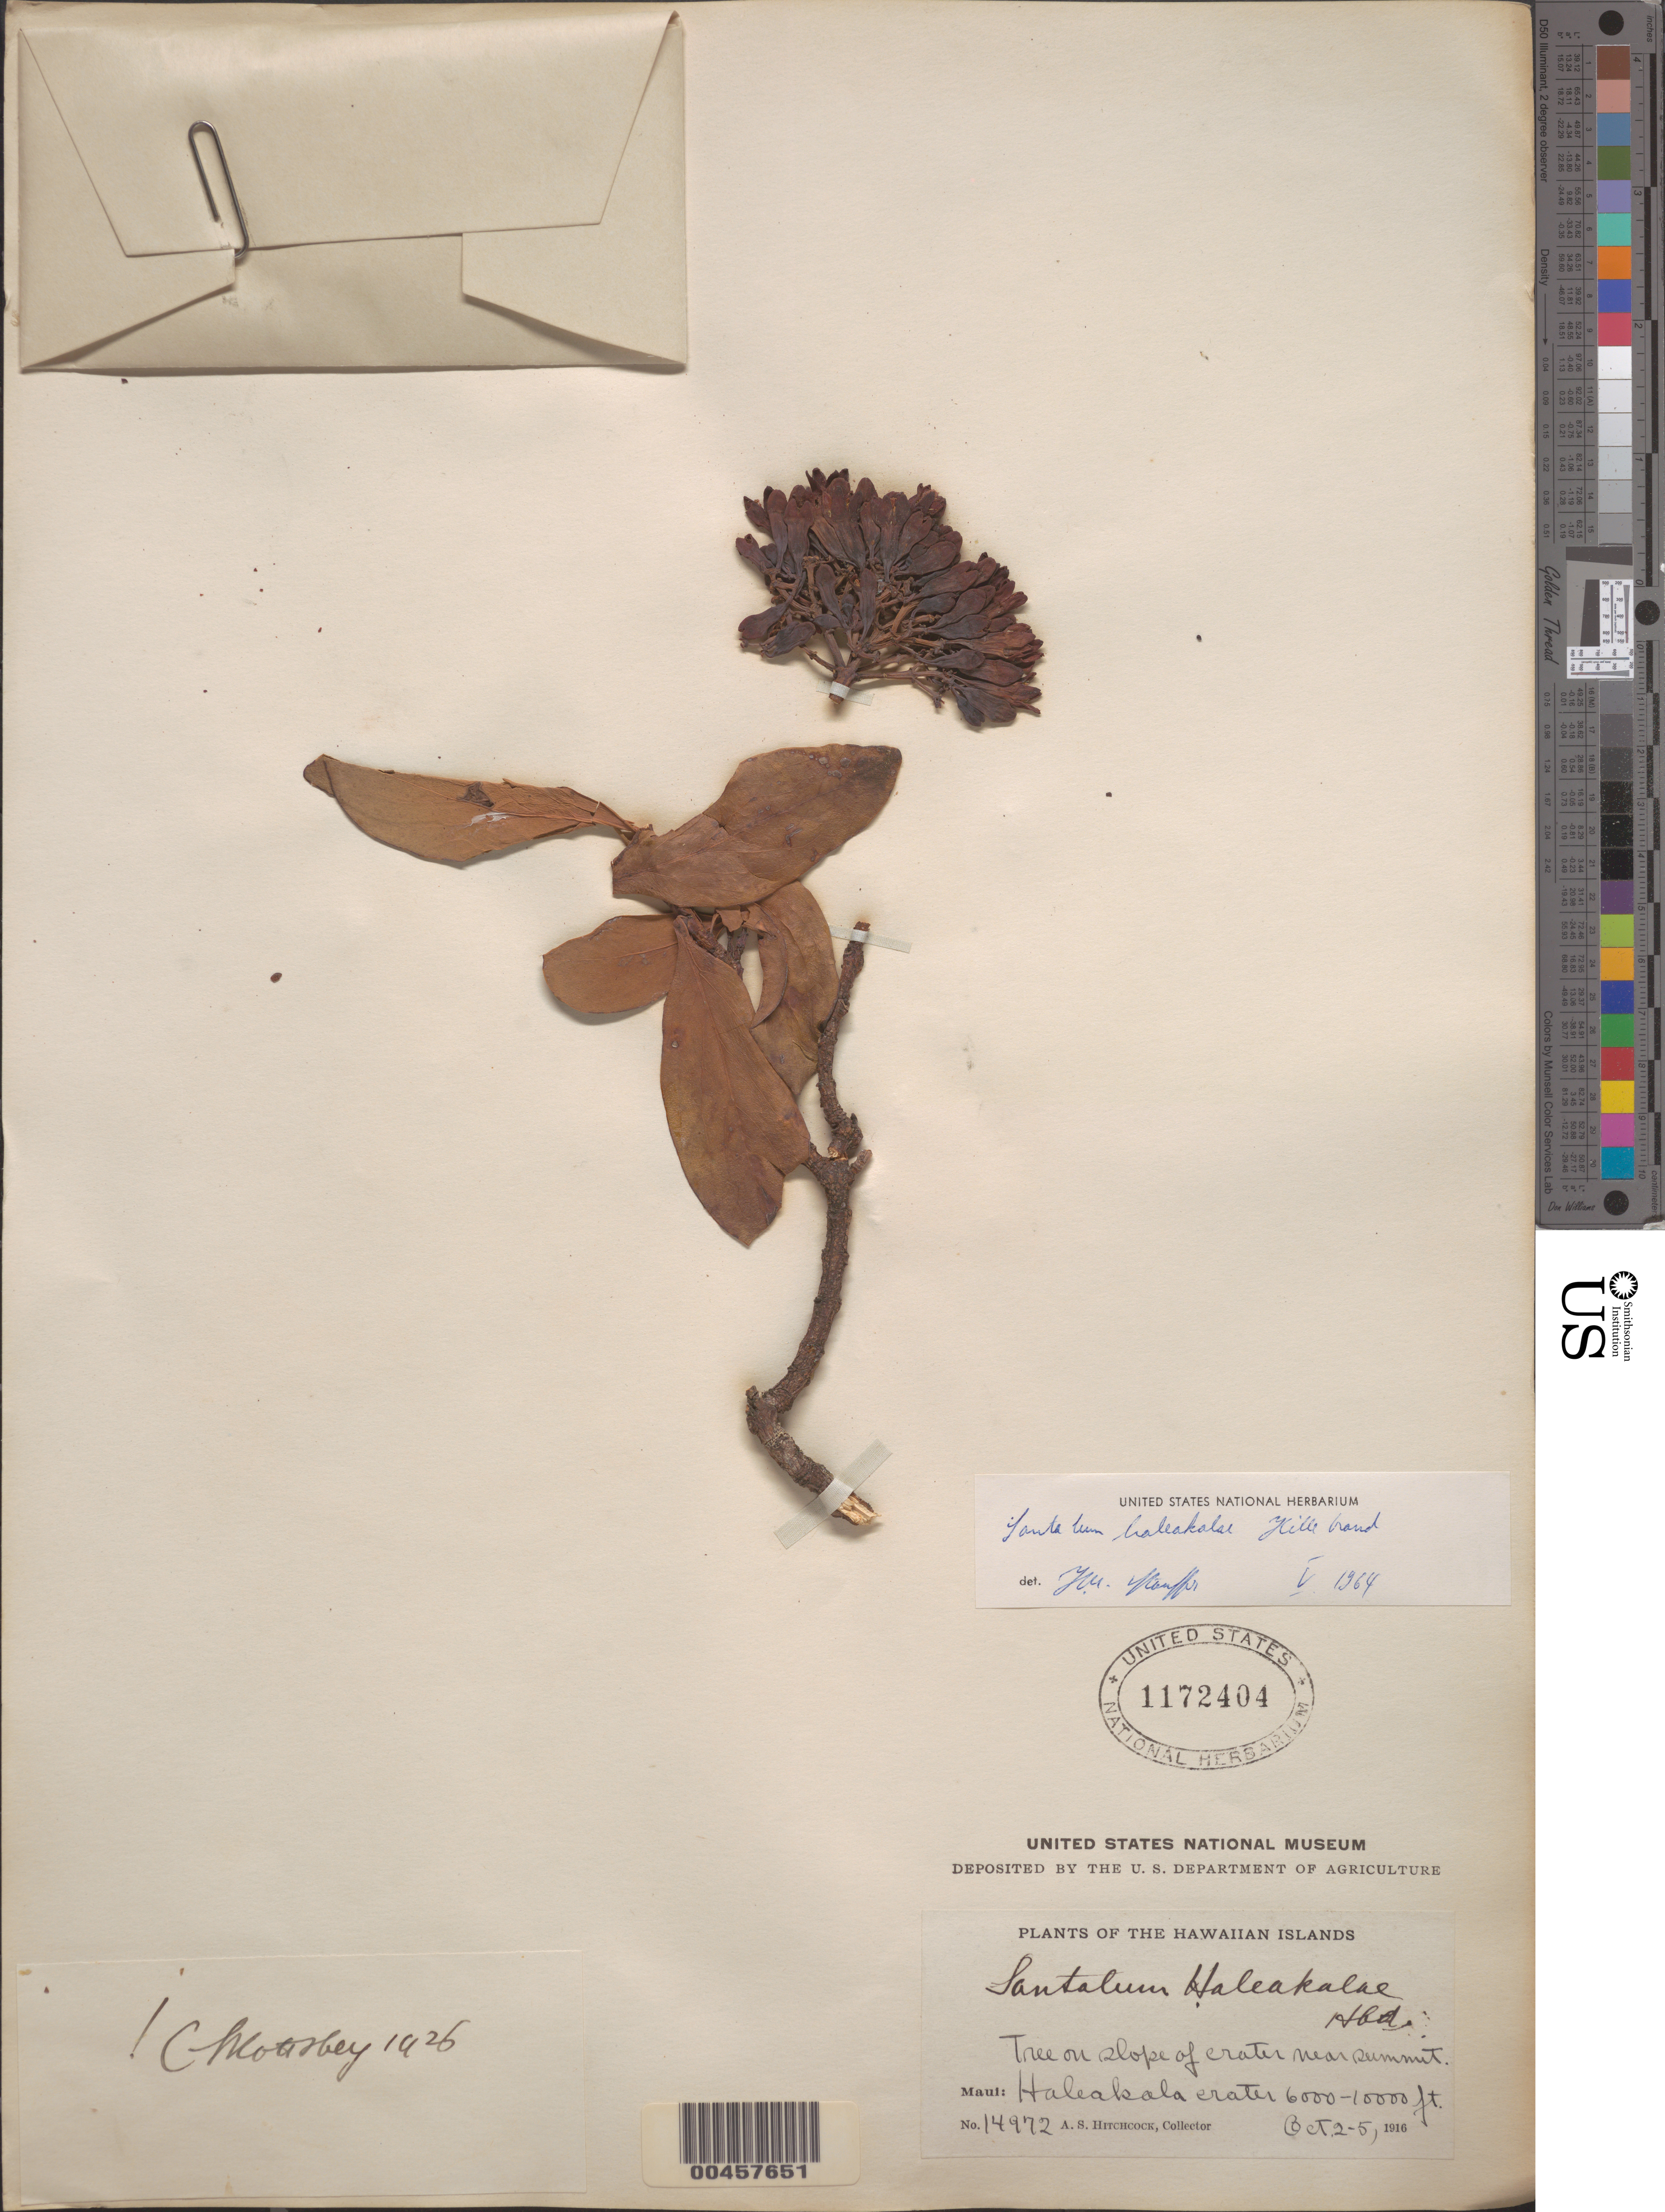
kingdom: Plantae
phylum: Tracheophyta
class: Magnoliopsida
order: Santalales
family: Santalaceae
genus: Santalum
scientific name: Santalum haleakalae var. haleakalae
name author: Hillebr.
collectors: A. S. Hitchcock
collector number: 14972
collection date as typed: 2 Oct 1916 to 5 Oct 1916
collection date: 1916-10-02/1916-10-05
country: United States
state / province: Hawaii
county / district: Maui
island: Maui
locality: Haleakala crater, slope of crater near summit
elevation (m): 1829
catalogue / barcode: US 1172404